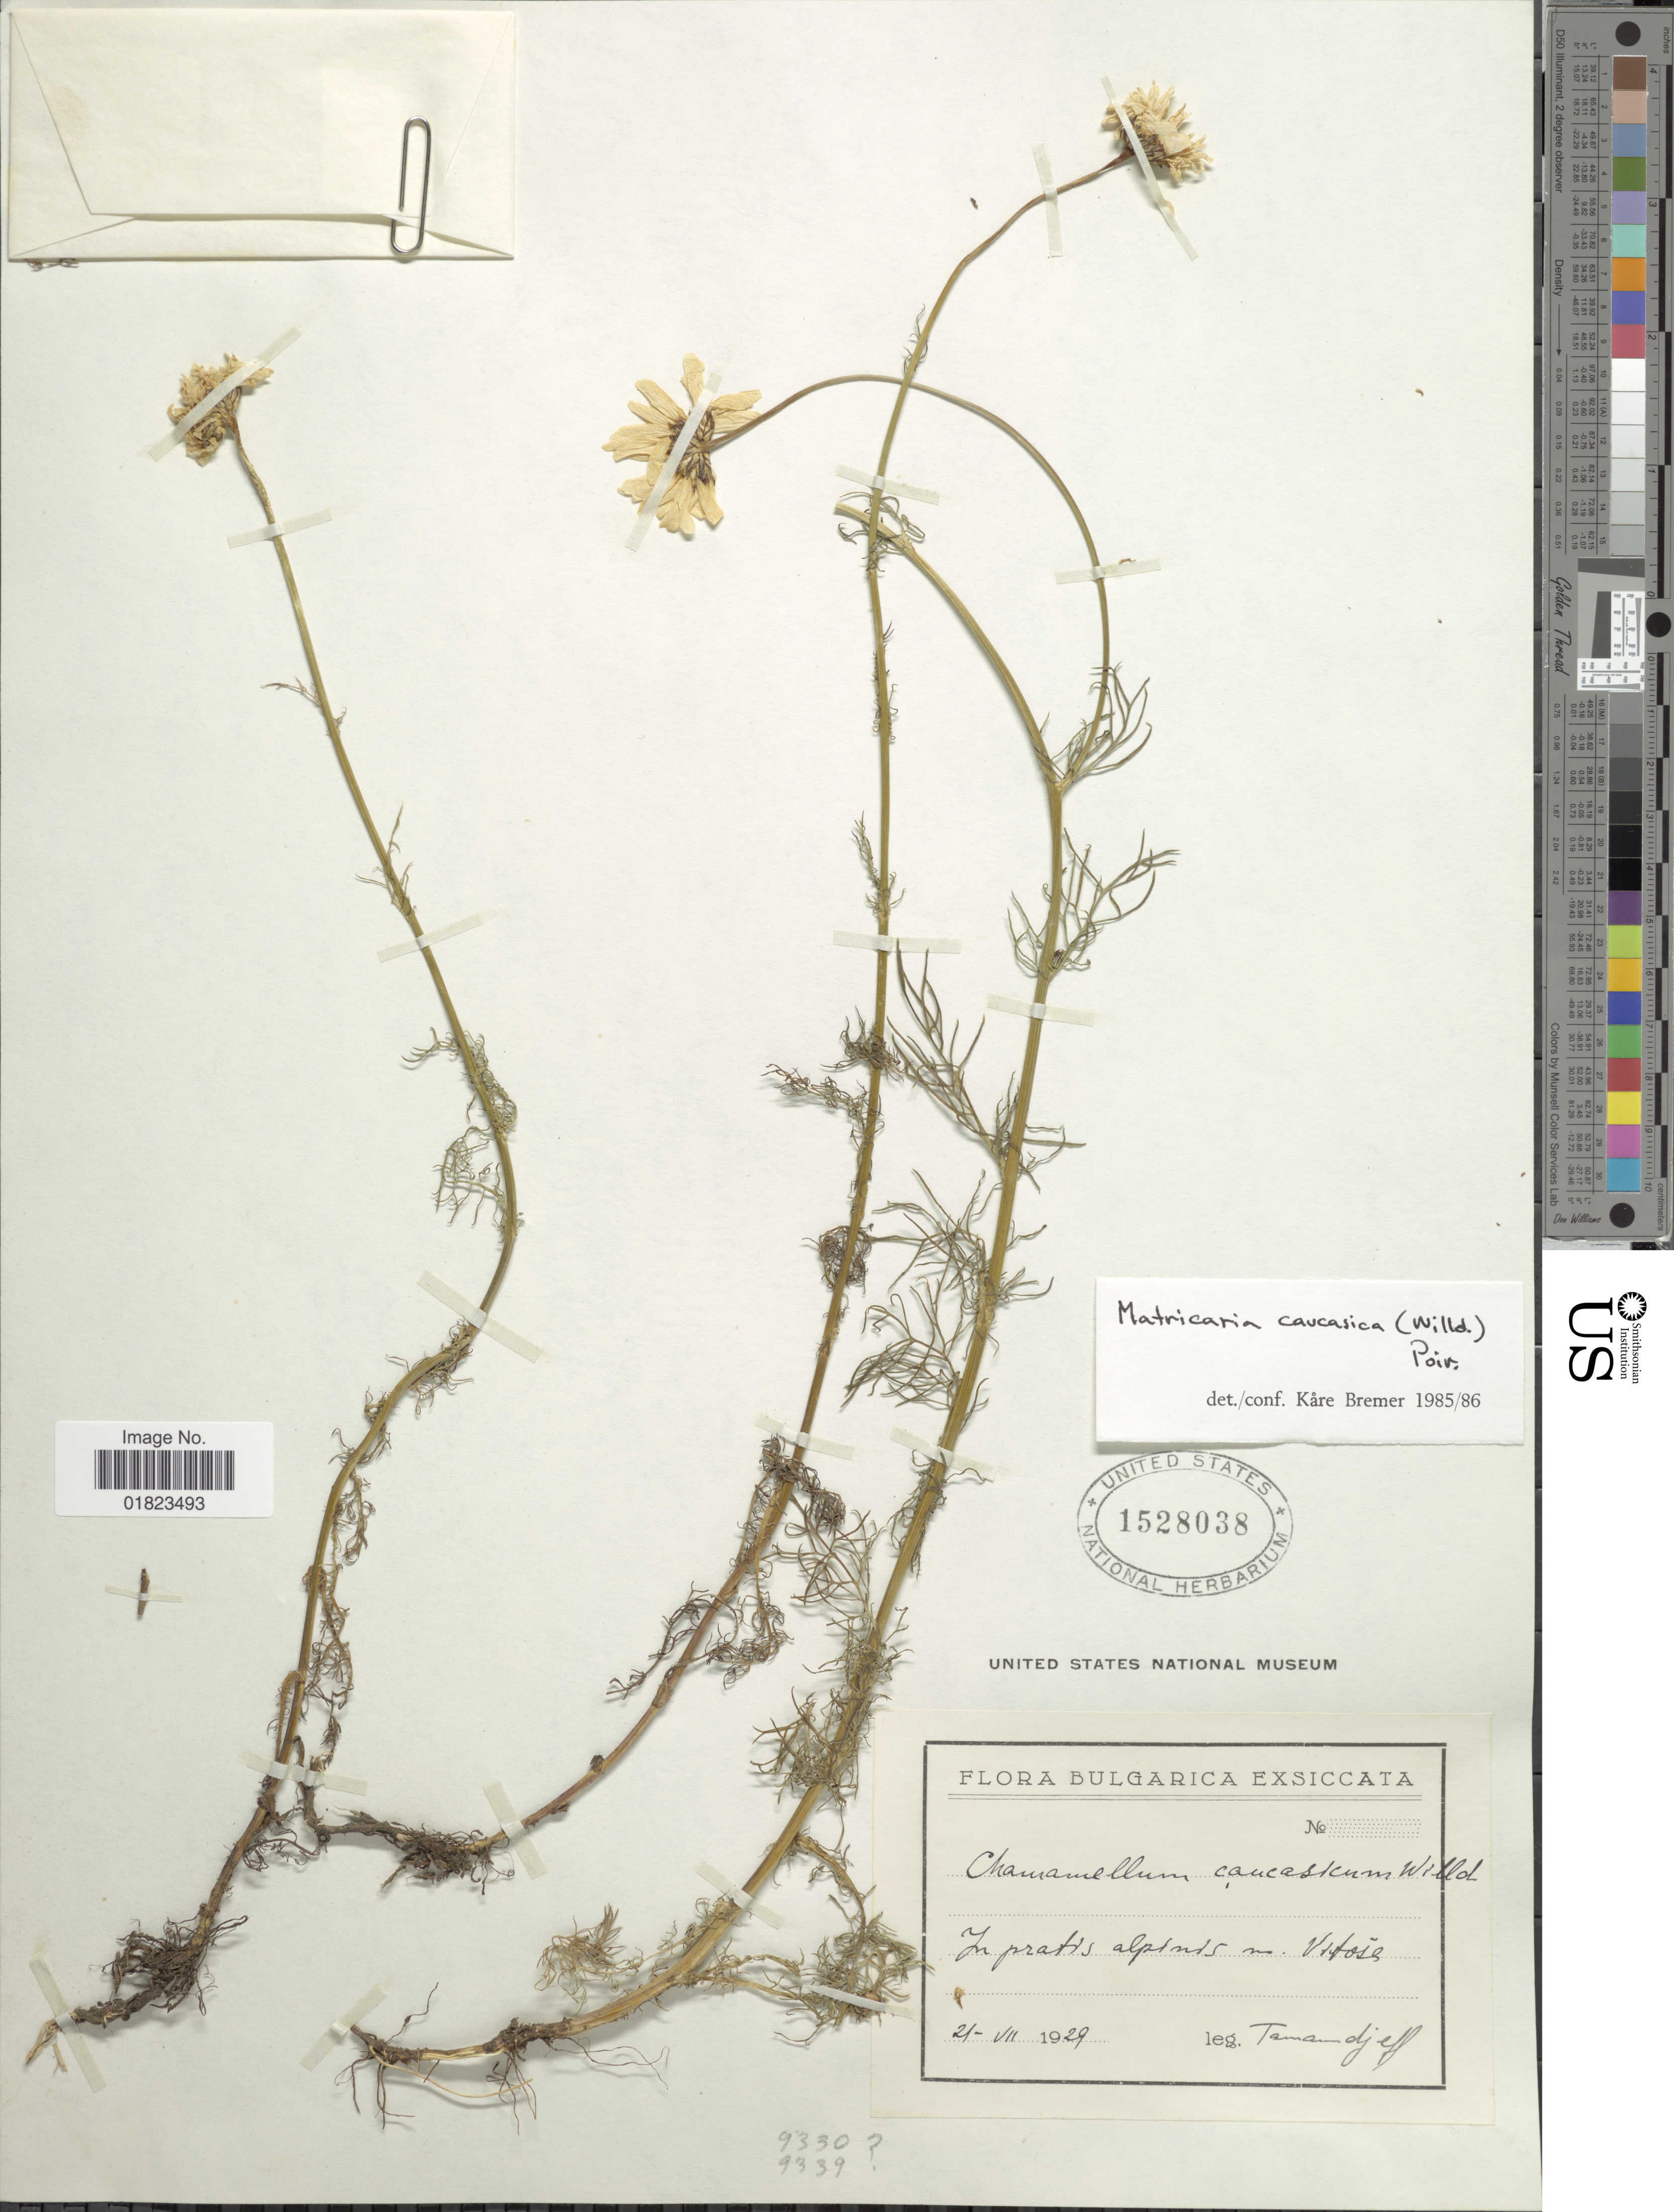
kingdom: Plantae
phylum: Tracheophyta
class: Magnoliopsida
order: Asterales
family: Asteraceae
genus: Tripleurospermum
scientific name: Tripleurospermum caucasicum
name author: (Willd.) Poir.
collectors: -. Tamamdjeff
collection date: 1929-07-21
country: Bulgaria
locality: In pratis alpinis in Vitosie. [interpreted]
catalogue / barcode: US 1528038